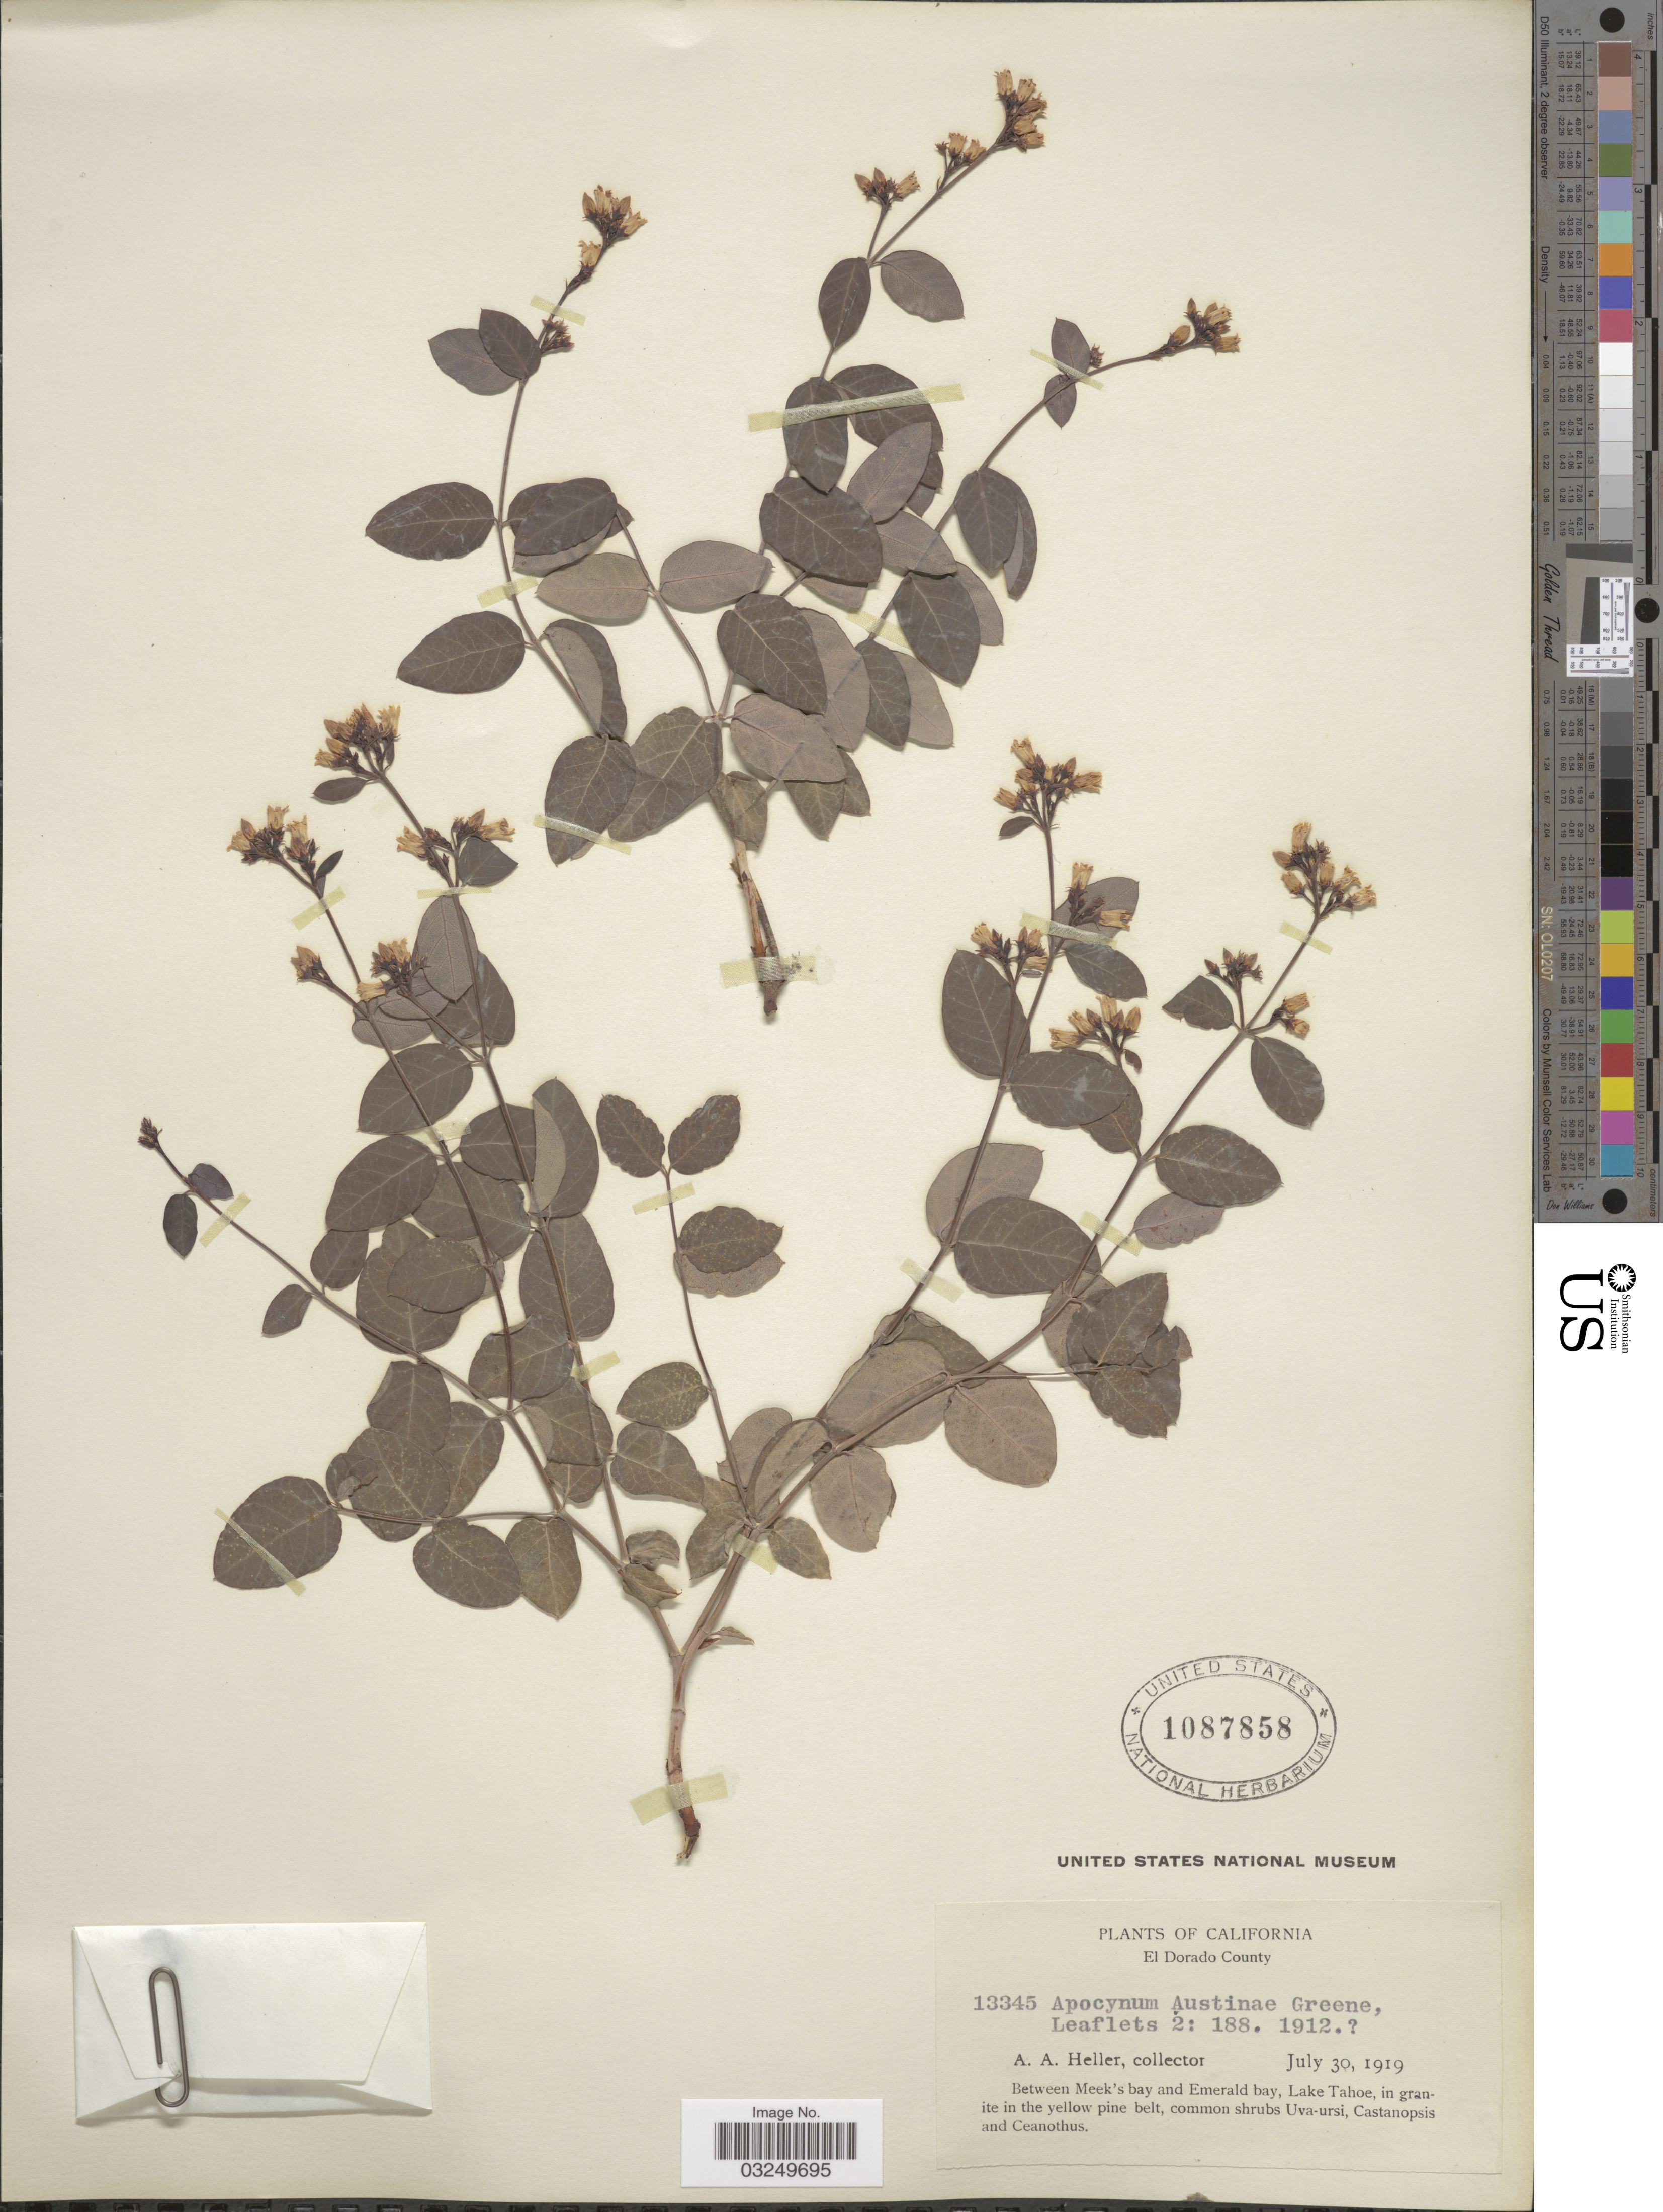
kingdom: Plantae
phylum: Tracheophyta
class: Magnoliopsida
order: Gentianales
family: Apocynaceae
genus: Apocynum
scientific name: Apocynum austinae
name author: S.W. Greene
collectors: A. A. Heller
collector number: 13345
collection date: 1919-07-30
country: United States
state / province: California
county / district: El Dorado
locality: El Dorado County. Between Meek's bay and Emerald bay, Lake Tahoe.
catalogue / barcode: US 1087858